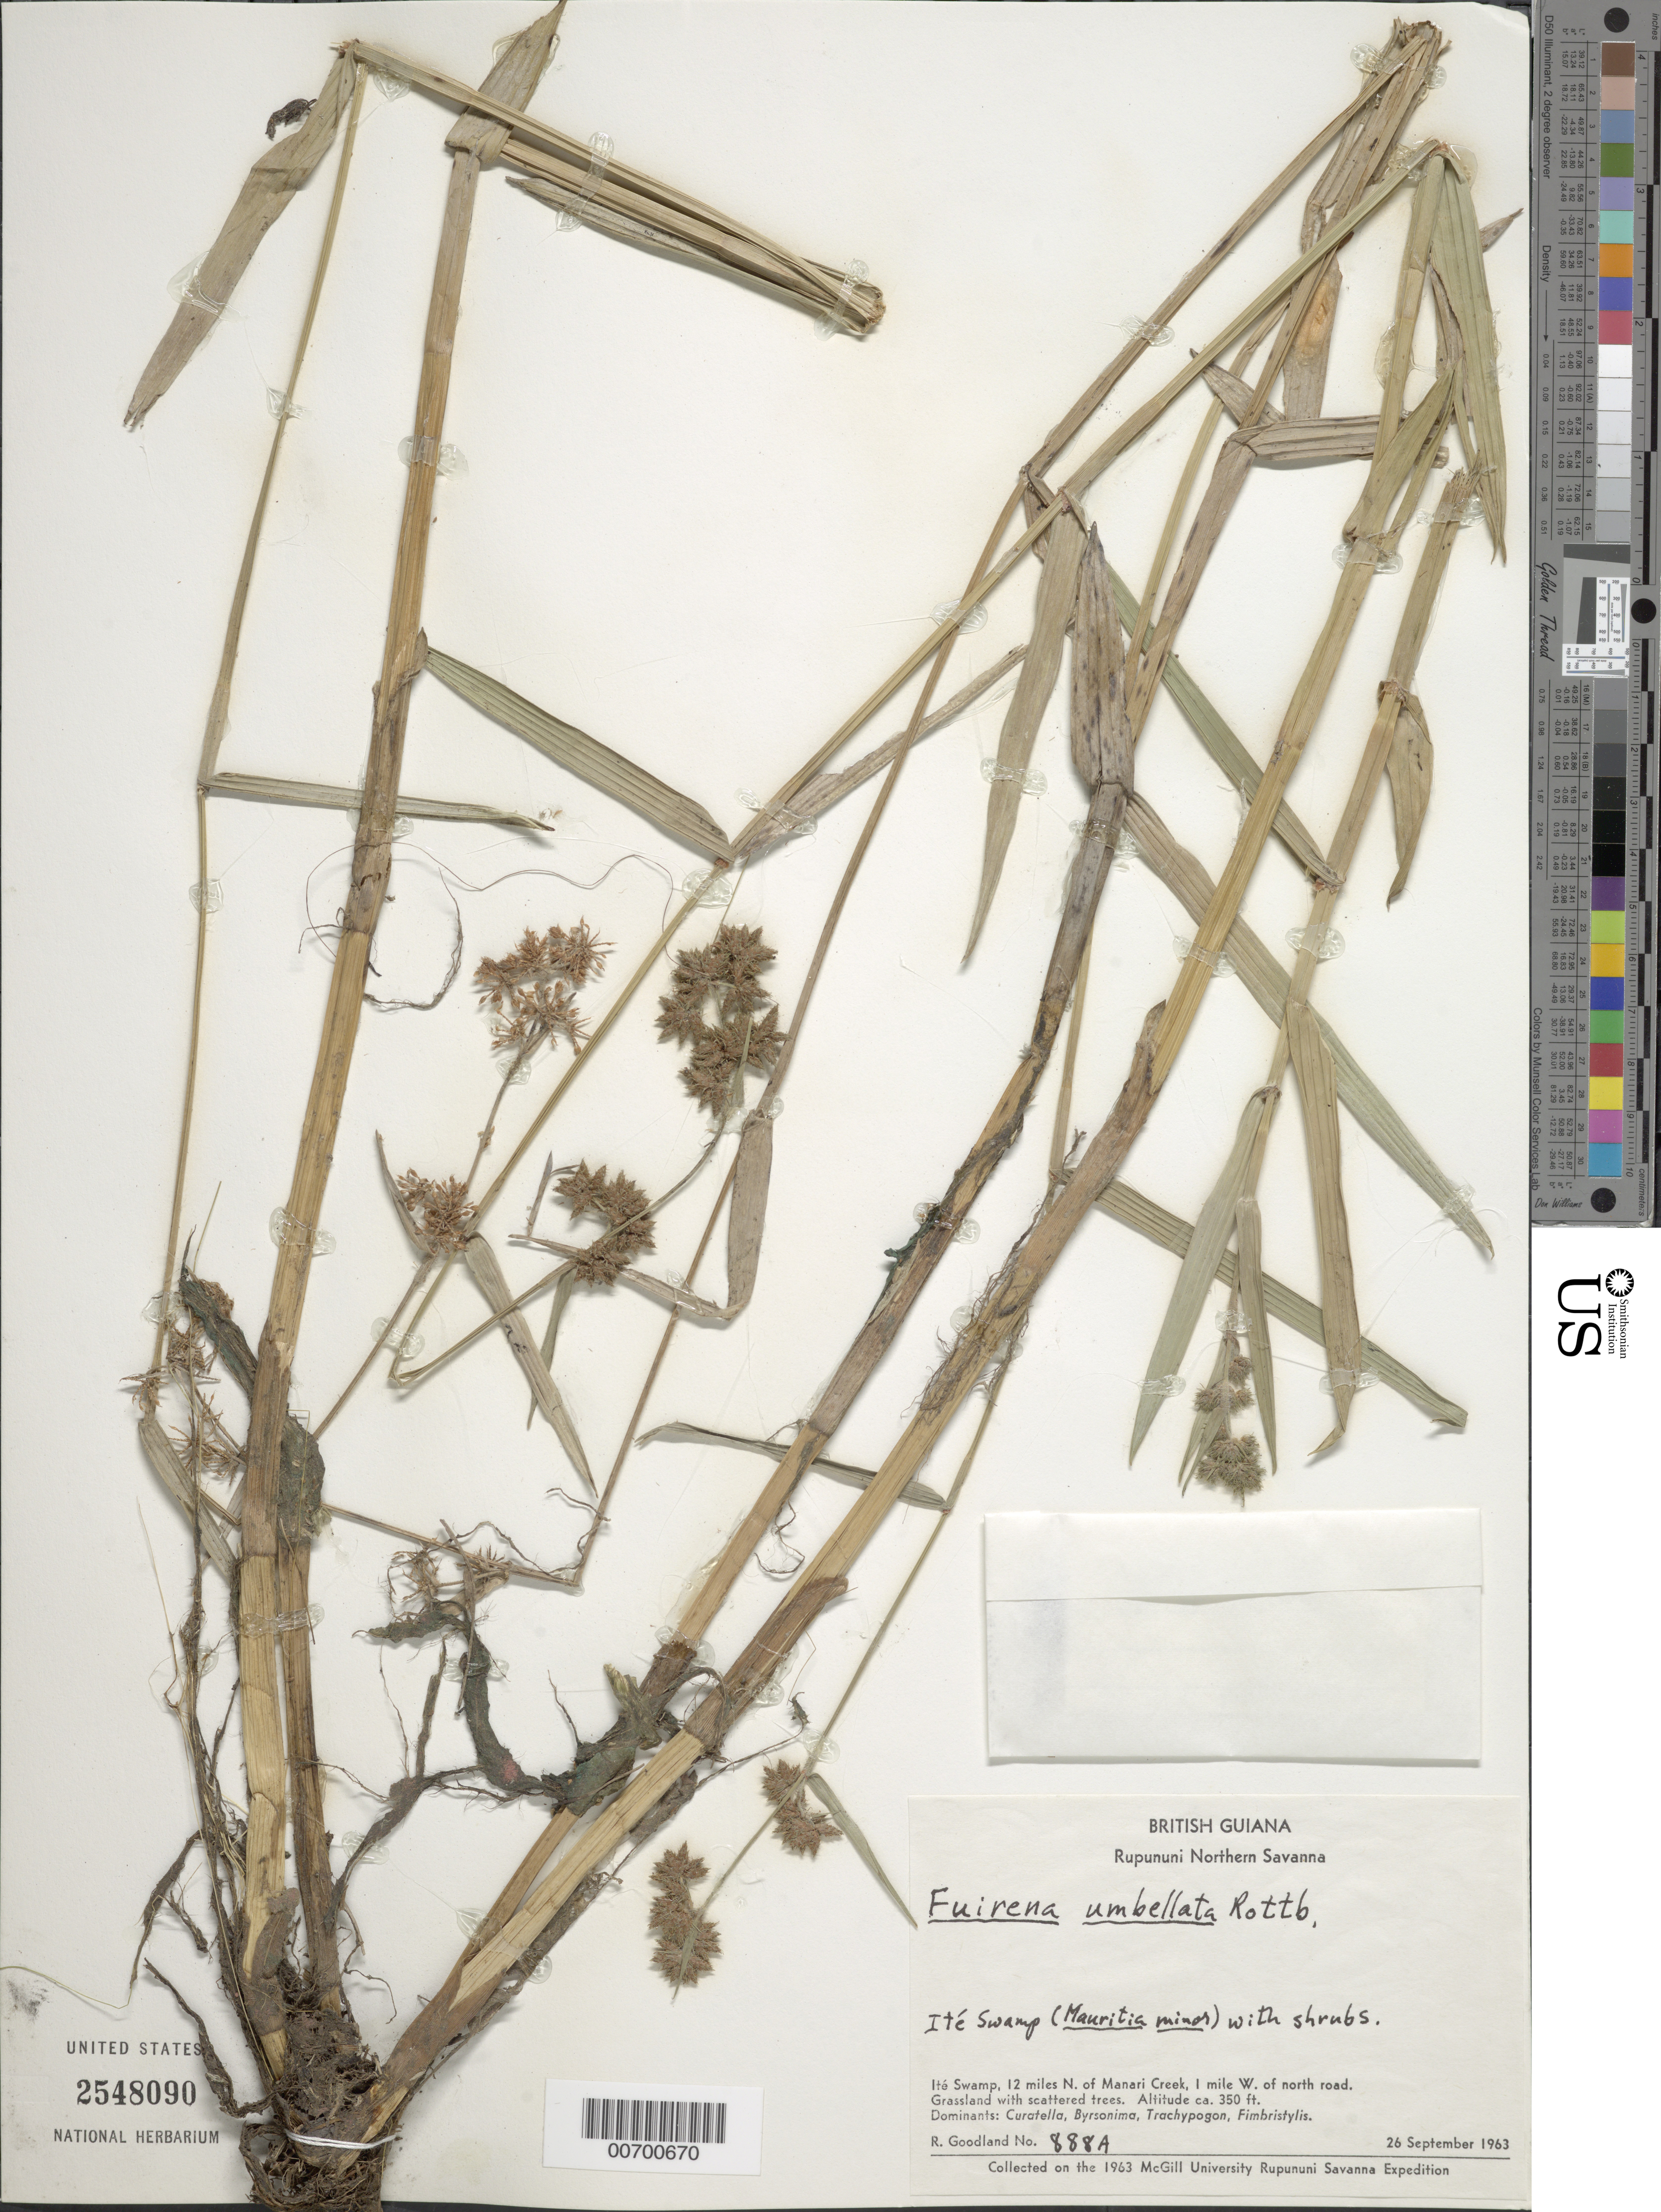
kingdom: Plantae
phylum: Tracheophyta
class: Liliopsida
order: Poales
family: Cyperaceae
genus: Fuirena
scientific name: Fuirena umbellata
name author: Rottb.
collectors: R. Goodland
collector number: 888 A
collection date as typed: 26-Sep-63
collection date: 1963-09-26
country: Guyana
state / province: U. Takutu-U. Essequibo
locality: Rupununi Northern Savanna, Manari Creek, 12 mi. N of; 1 mi. W of North Road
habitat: Grassland with scattered trees. Dominants: Curatella, Byrsonima, Trachypogon, Fimbristylis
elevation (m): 107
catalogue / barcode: US 2548090